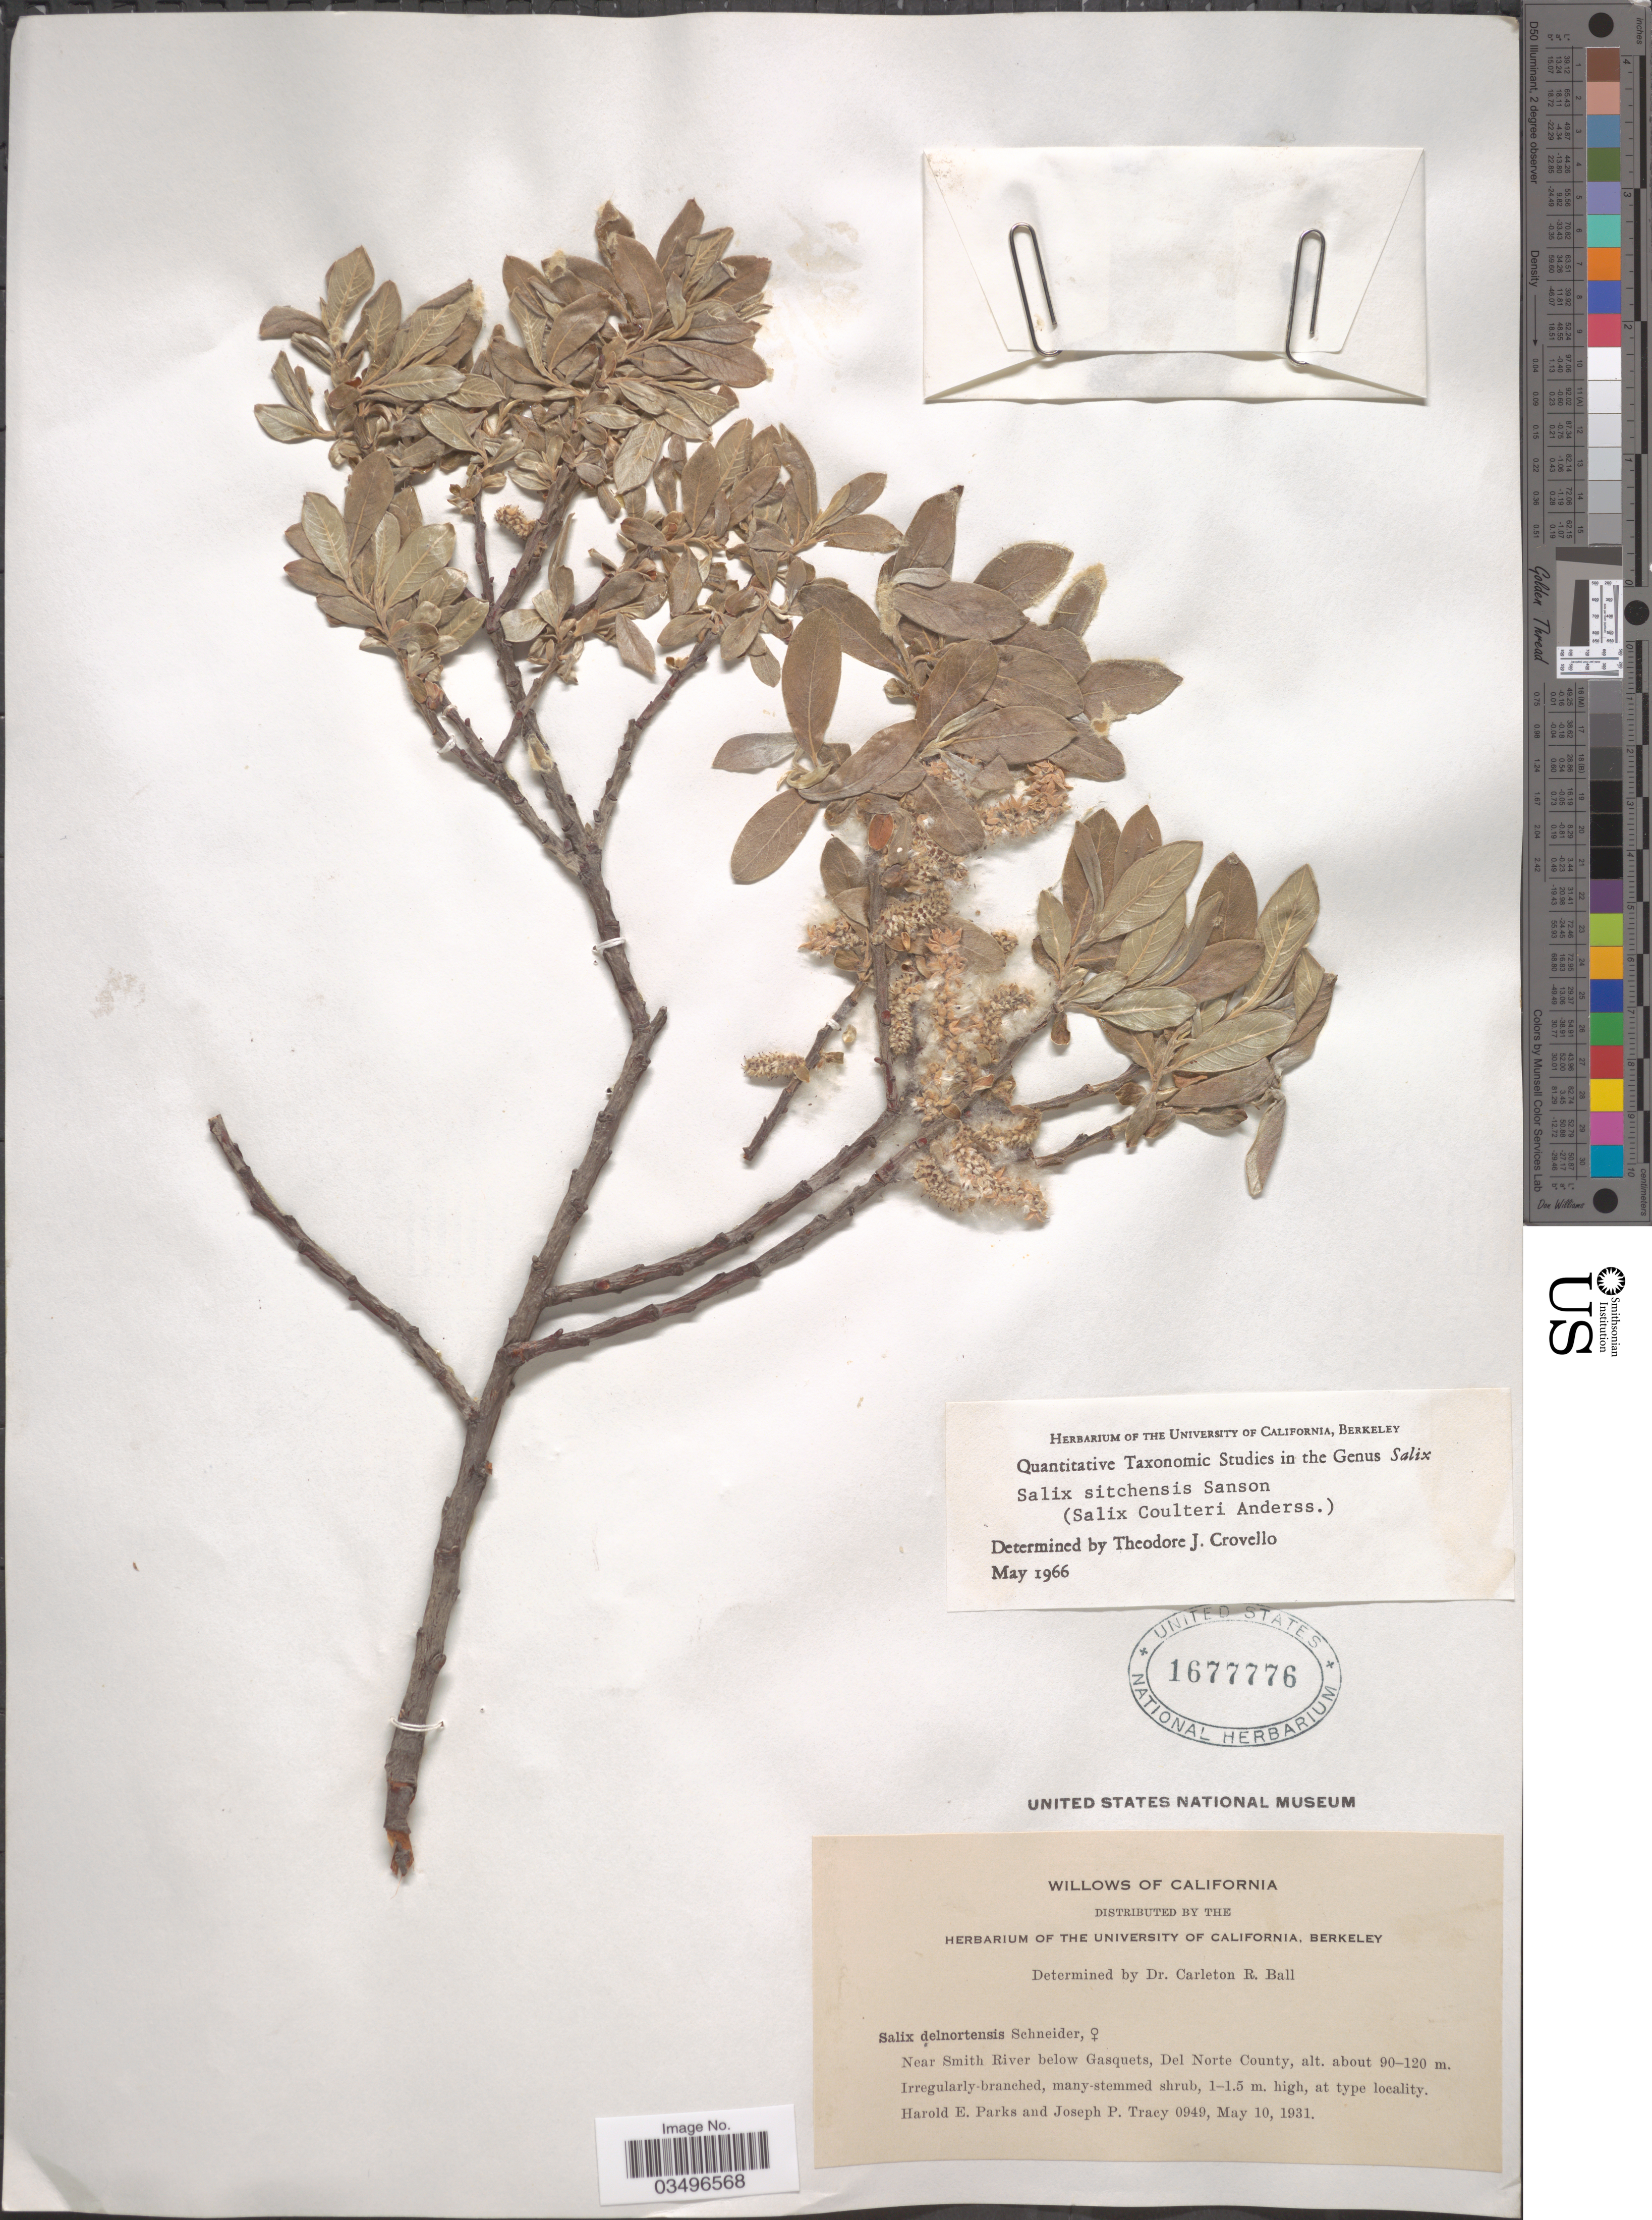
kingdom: Plantae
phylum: Tracheophyta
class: Magnoliopsida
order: Malpighiales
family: Salicaceae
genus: Salix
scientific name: Salix delnortensis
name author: C.K. Schneid.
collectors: H. E. Parks & J. Tracy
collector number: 0949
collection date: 1931-05-10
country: United States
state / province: California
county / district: Del Norte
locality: Near Smith River below Gasquets, Del Norte County.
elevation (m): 90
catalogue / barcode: US 1677776